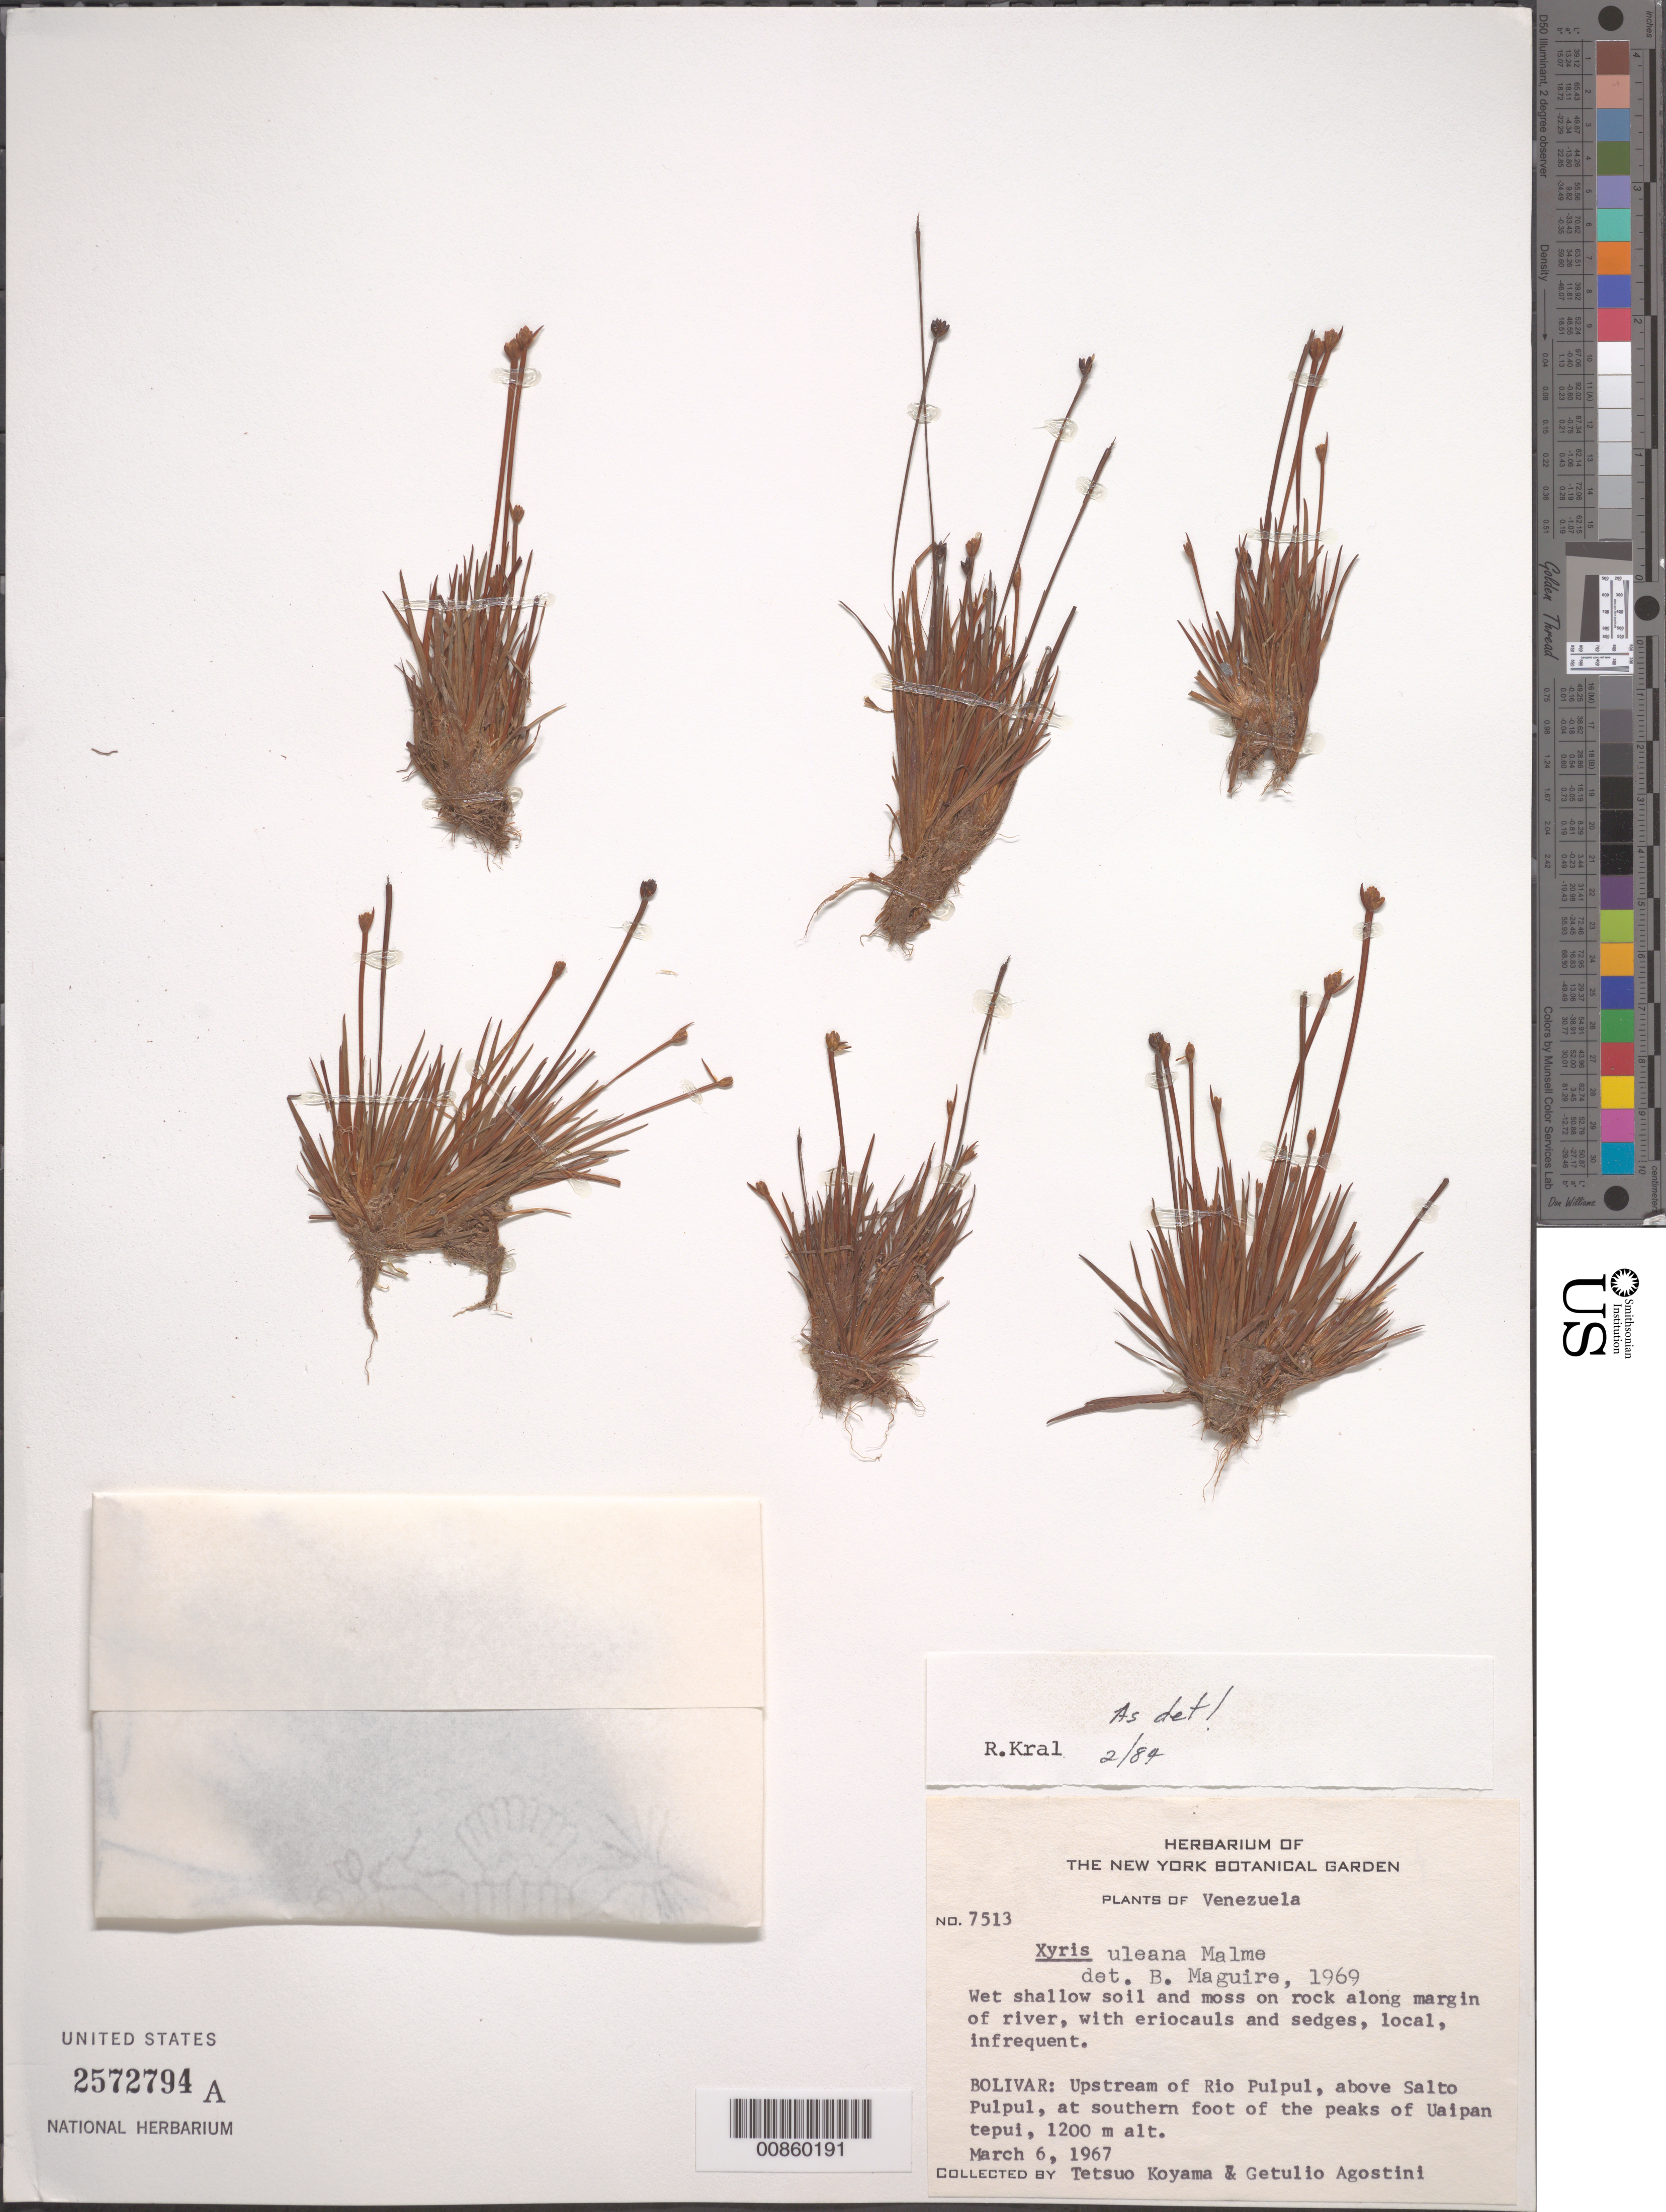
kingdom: Plantae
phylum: Tracheophyta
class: Liliopsida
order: Poales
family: Xyridaceae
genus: Xyris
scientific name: Xyris uleana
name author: Malme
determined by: Maguire, Bassett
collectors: T. Koyama & G. Agostini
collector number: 7513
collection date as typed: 6-Mar-67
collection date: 1967-03-06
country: Venezuela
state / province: Bolívar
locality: Río Pul-pul, upstream above Salto Pul-pul, at southern foot of the peaks of Uaipan tepuí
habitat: Wet shallow soild and moss on rocks along margin of river, with eriocauls and sedges.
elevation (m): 1200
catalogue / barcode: US 2572794A